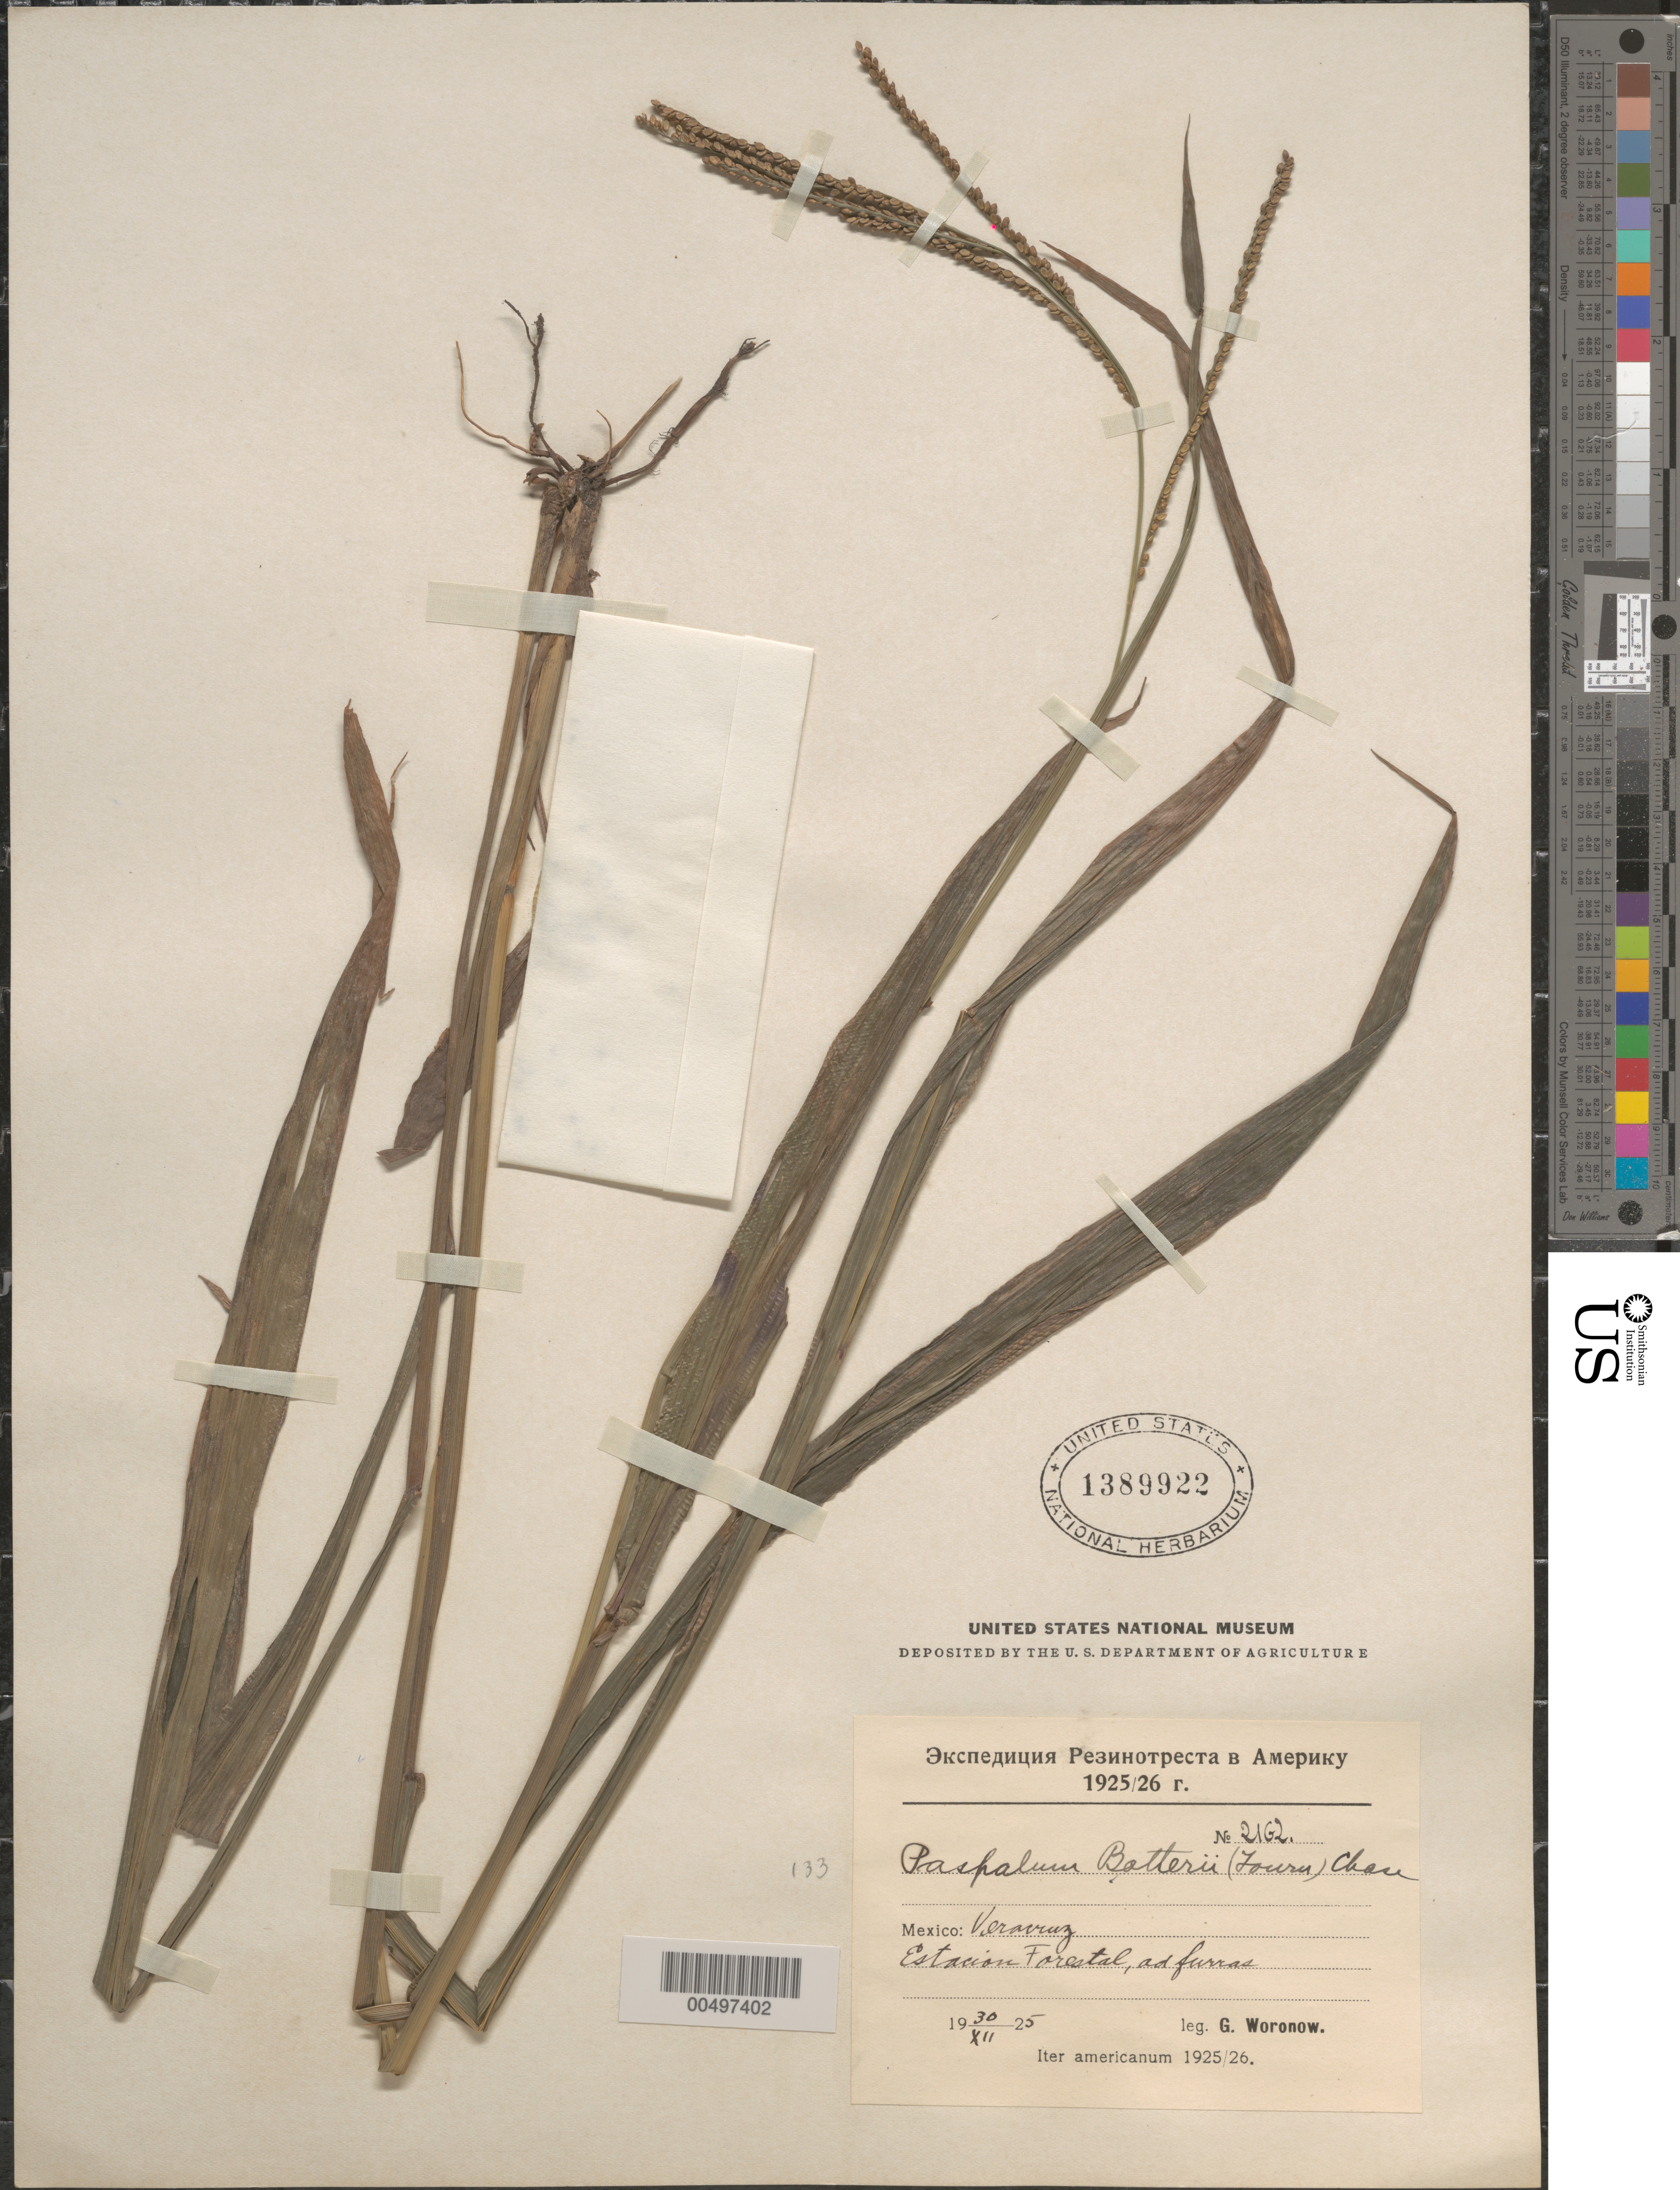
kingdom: Plantae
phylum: Tracheophyta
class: Liliopsida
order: Poales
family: Poaceae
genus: Paspalum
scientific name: Paspalum botteri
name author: (E. Fourn.) Chase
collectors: G. Woronow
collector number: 2162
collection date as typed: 30 Dec 1925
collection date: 1925-12-30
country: Mexico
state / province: Veracruz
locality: Estacion Forestal, ad furras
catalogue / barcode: US 1389922